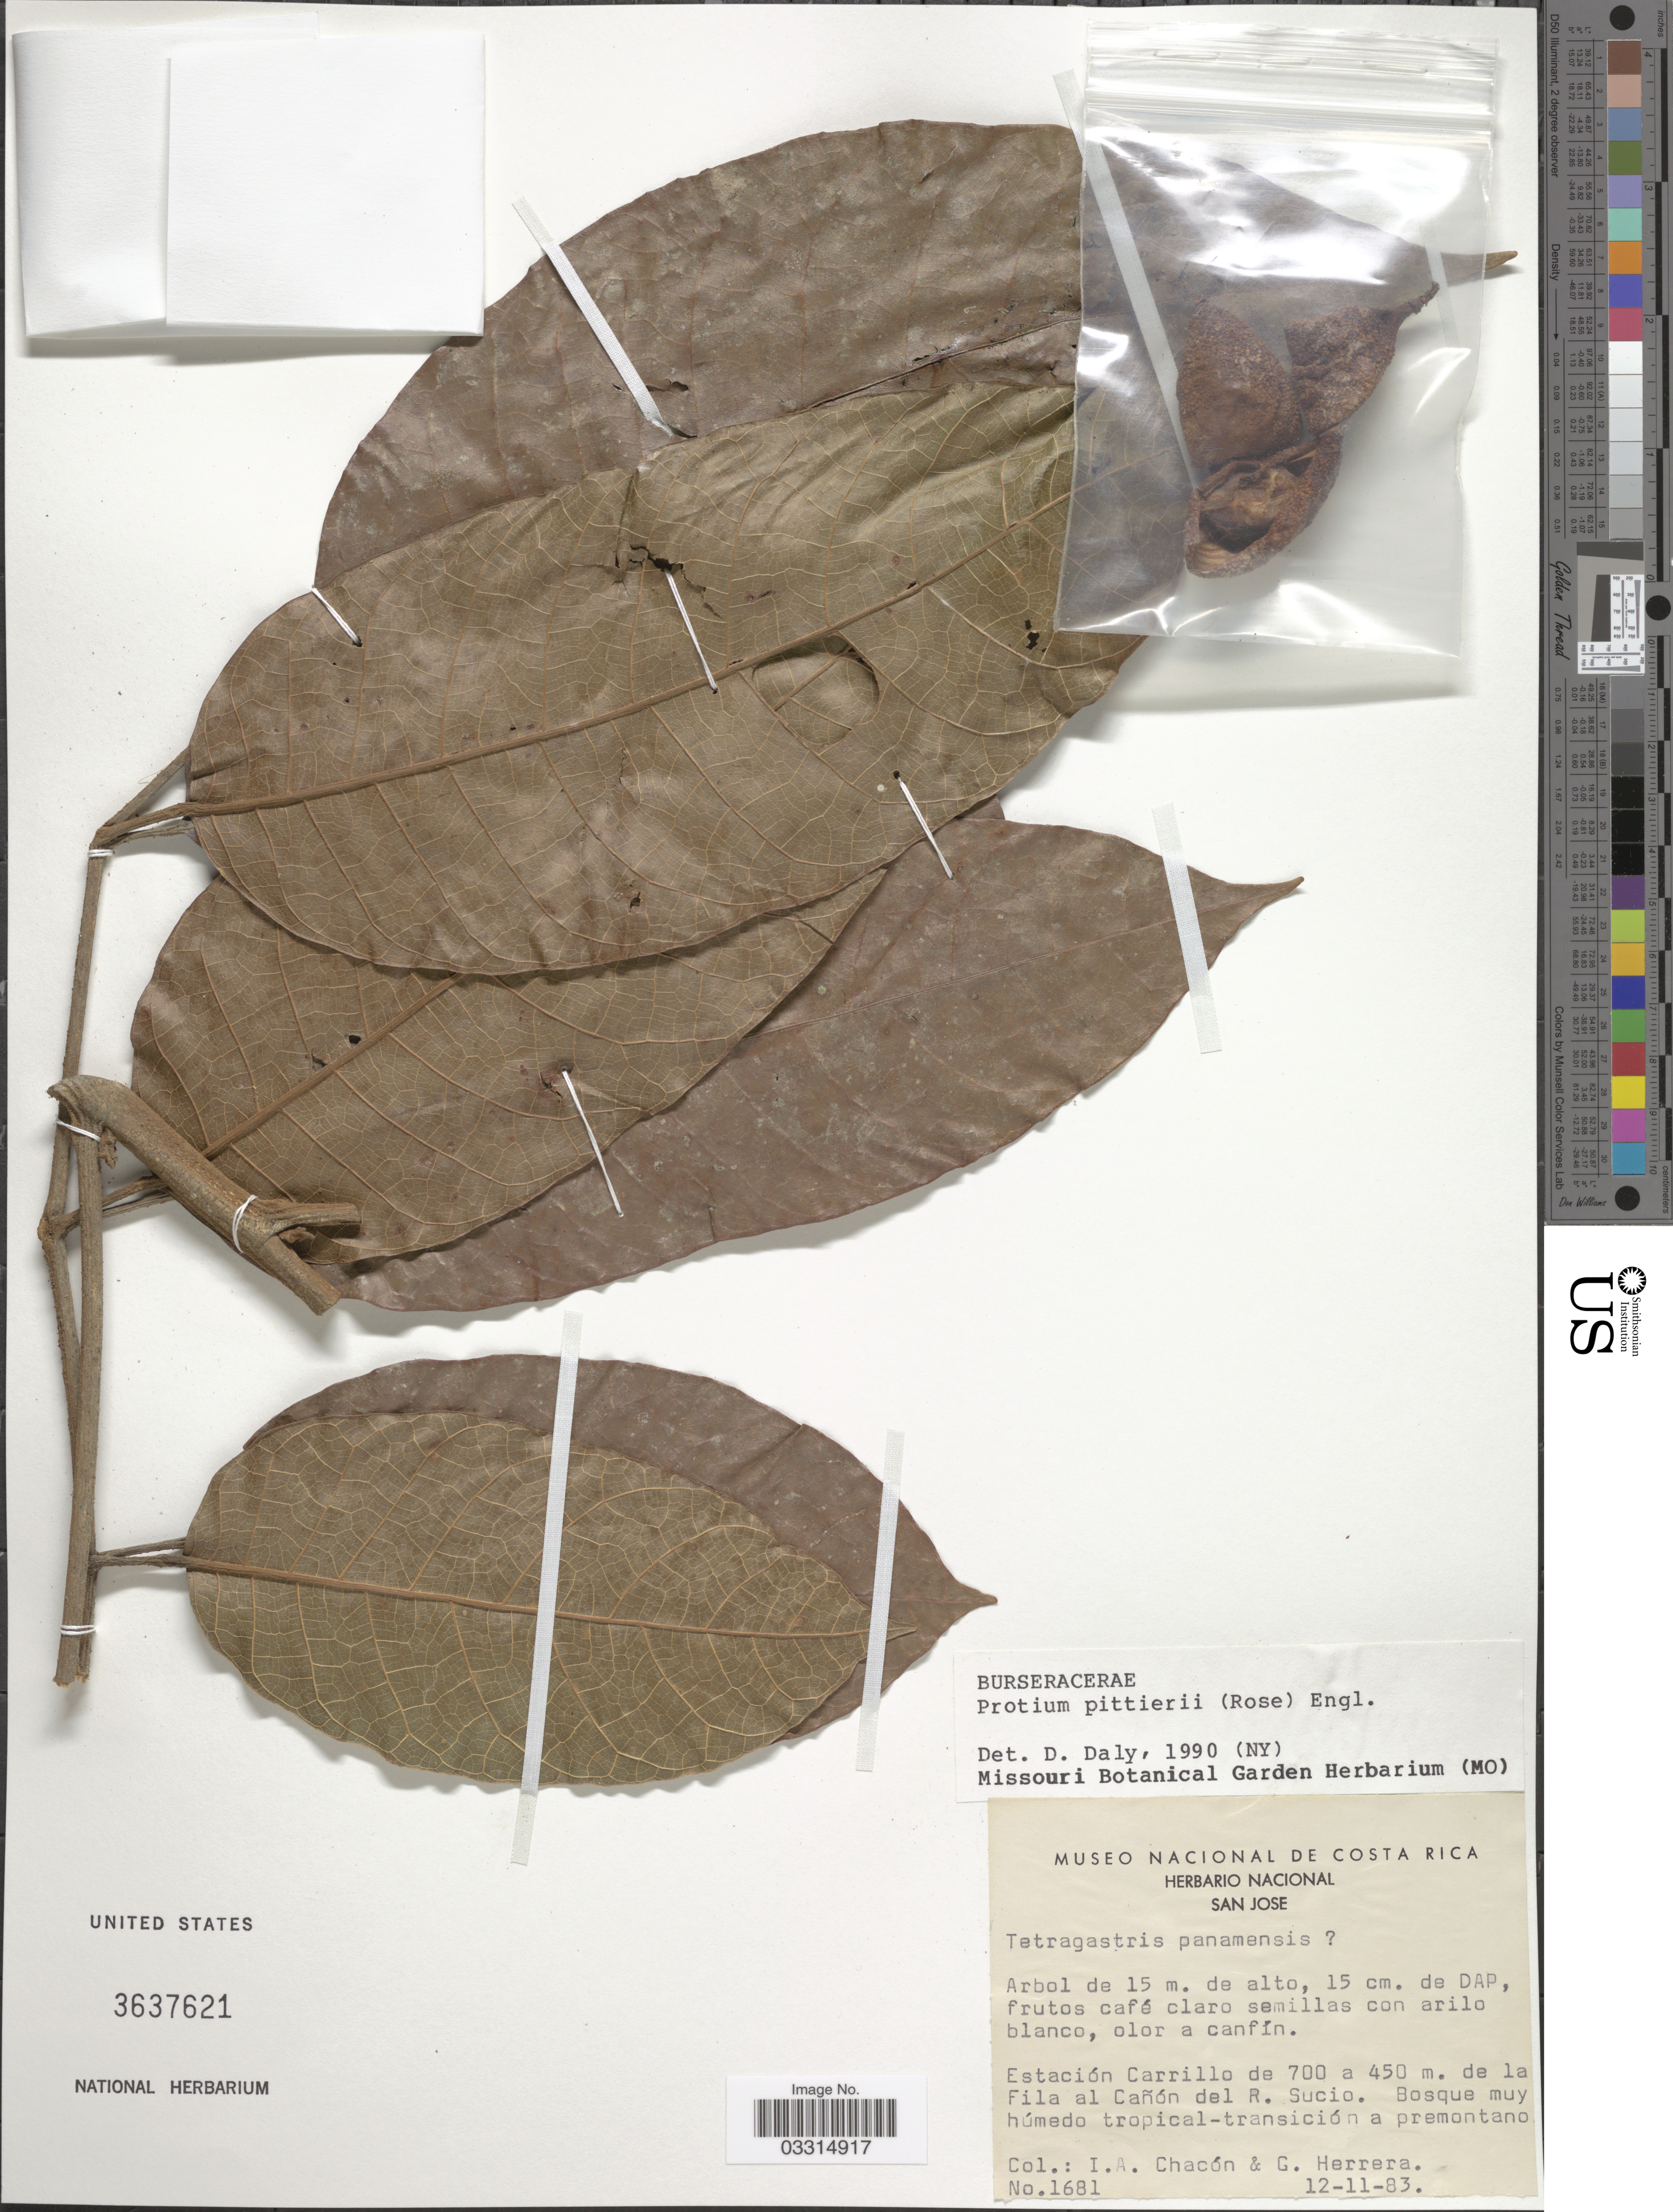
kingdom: Plantae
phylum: Tracheophyta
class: Magnoliopsida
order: Sapindales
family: Burseraceae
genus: Protium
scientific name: Protium unifoliolatum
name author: Engl.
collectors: I. Chacón & G. Herrera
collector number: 1681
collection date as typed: Transcribed d/m/y: 12/11/83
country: Costa Rica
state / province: San José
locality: Estación Carillo de 700 a 450 m. de la Fila al Cañon del R. Sucio.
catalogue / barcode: US 3637621